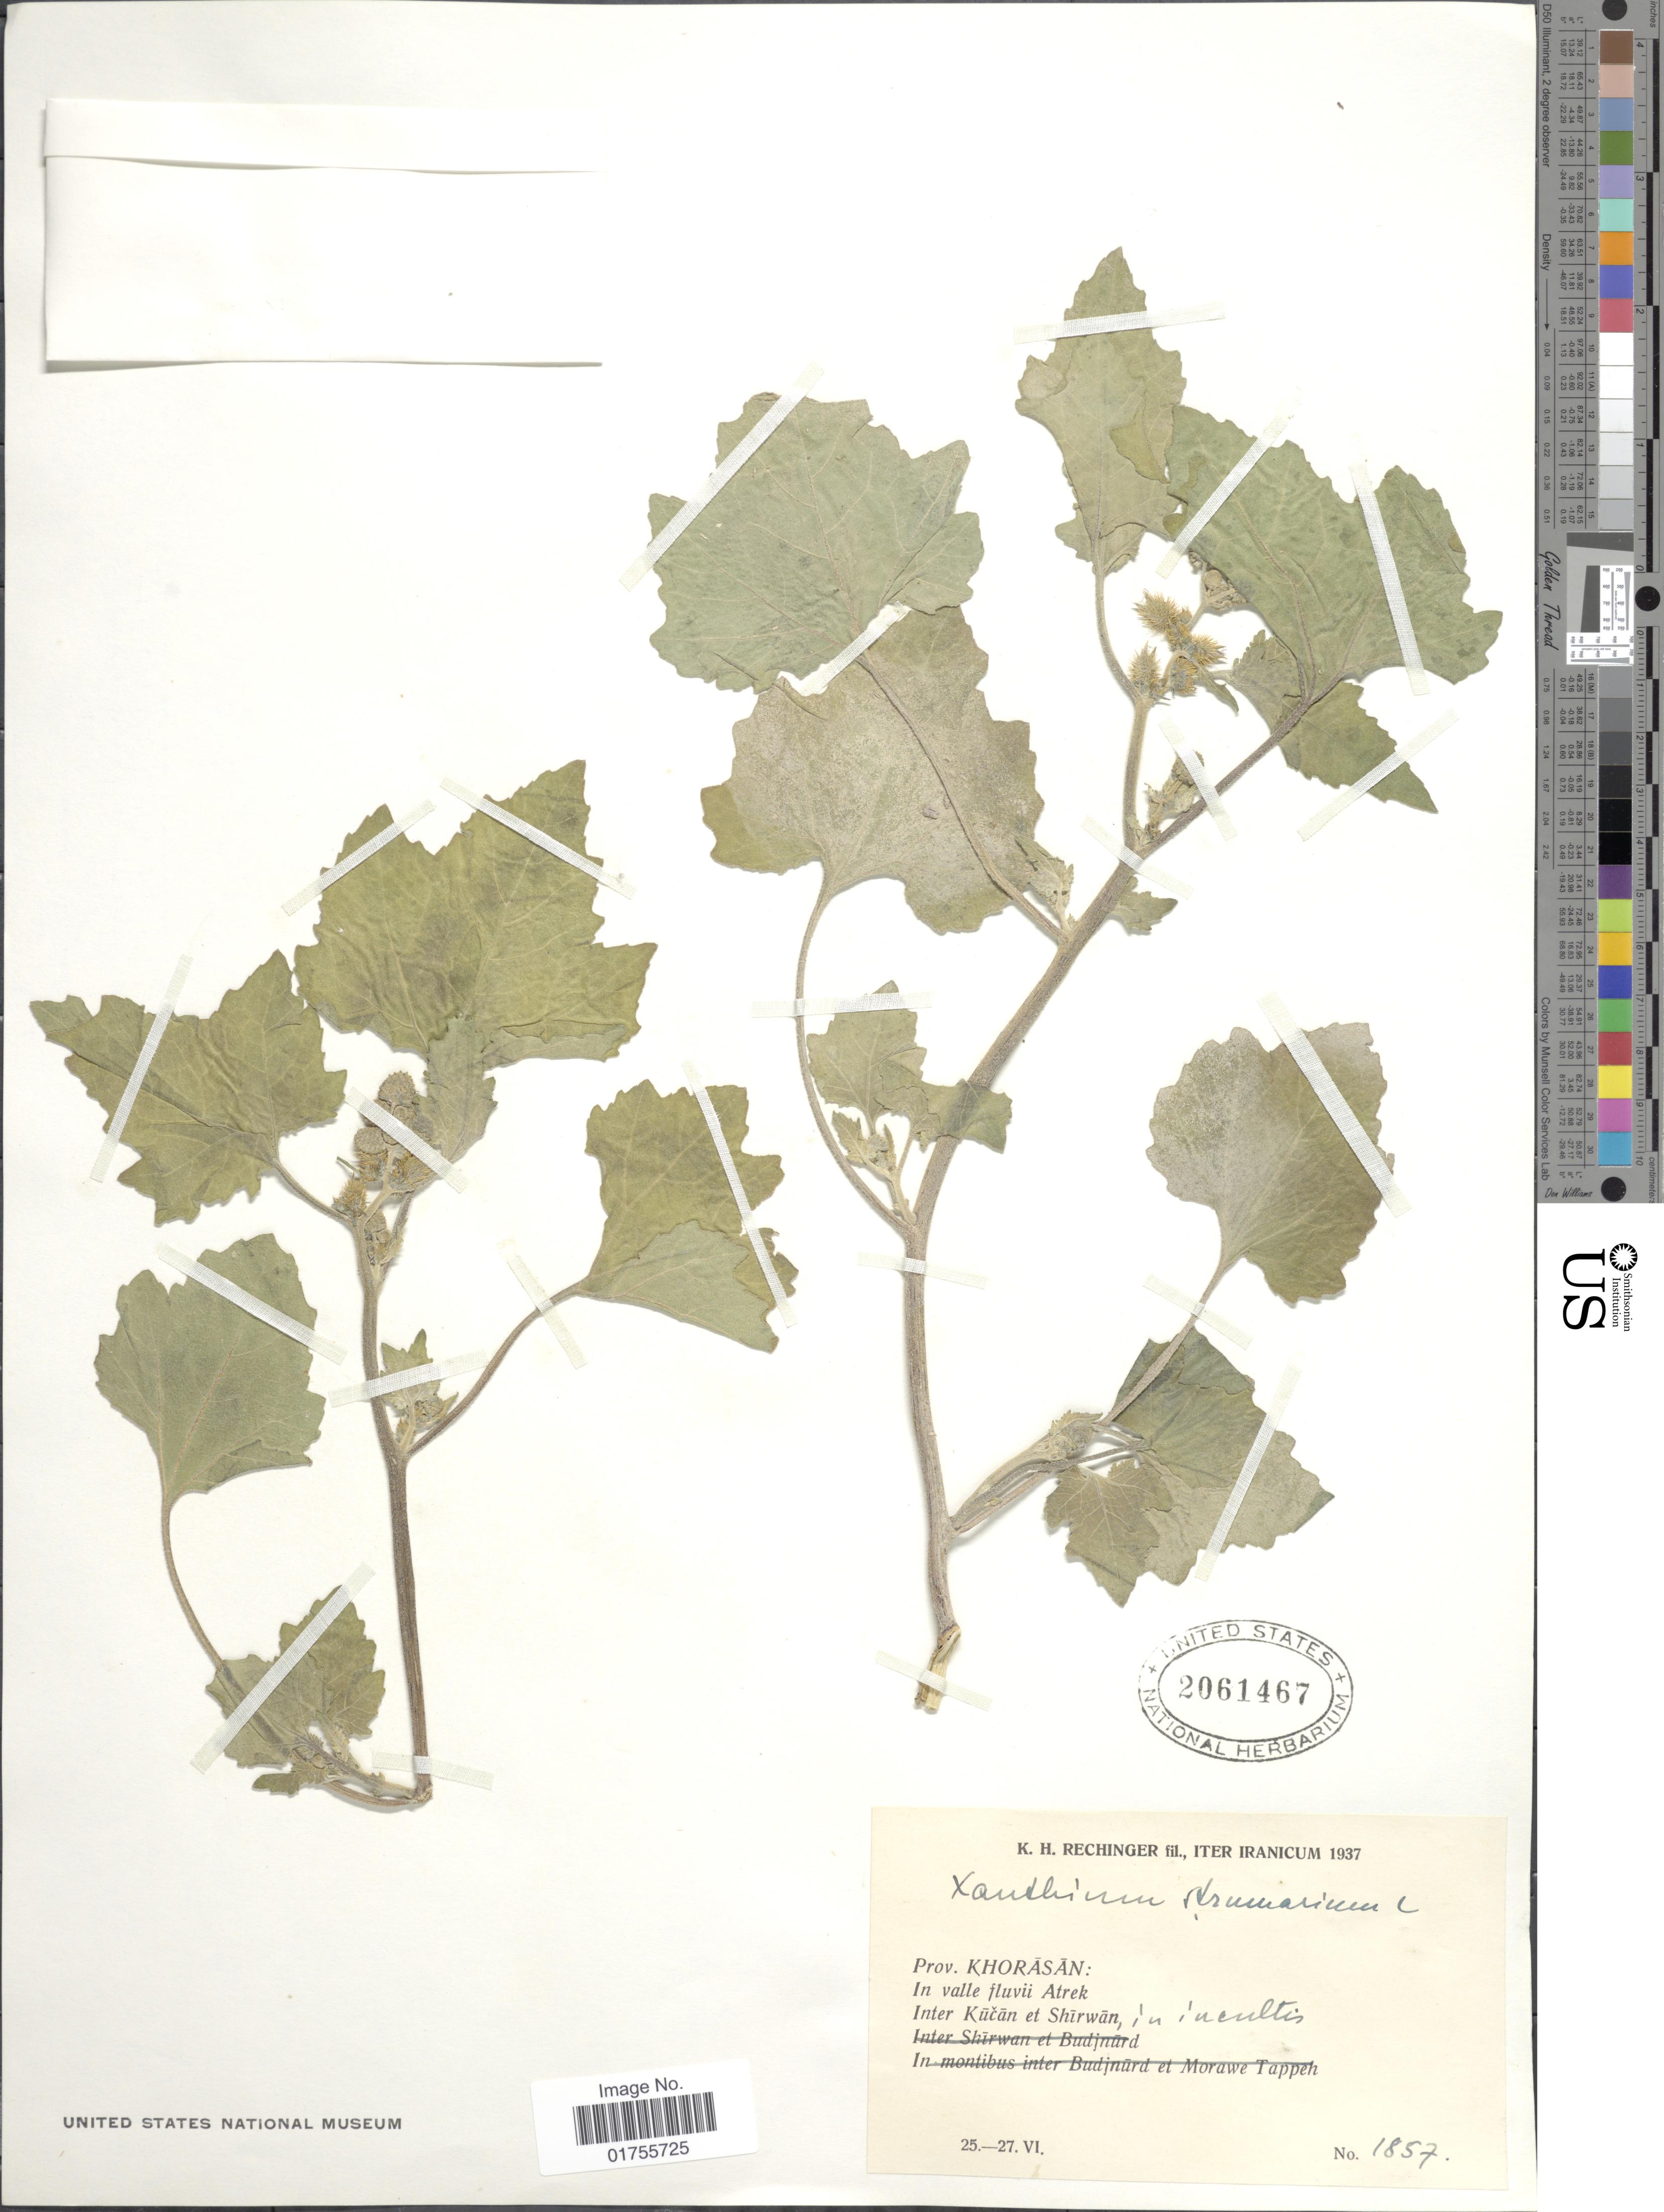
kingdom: Plantae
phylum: Tracheophyta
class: Magnoliopsida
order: Asterales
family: Asteraceae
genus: Xanthium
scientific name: Xanthium strumarium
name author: L.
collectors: K. H. Rechinger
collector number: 1857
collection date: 1937-06-25/1937-06-27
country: Iran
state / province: Khorasan [obsolete]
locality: In valle fluvii Atrek, Inter Kücãn et Shïrwãn, in incultis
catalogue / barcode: US 2061467